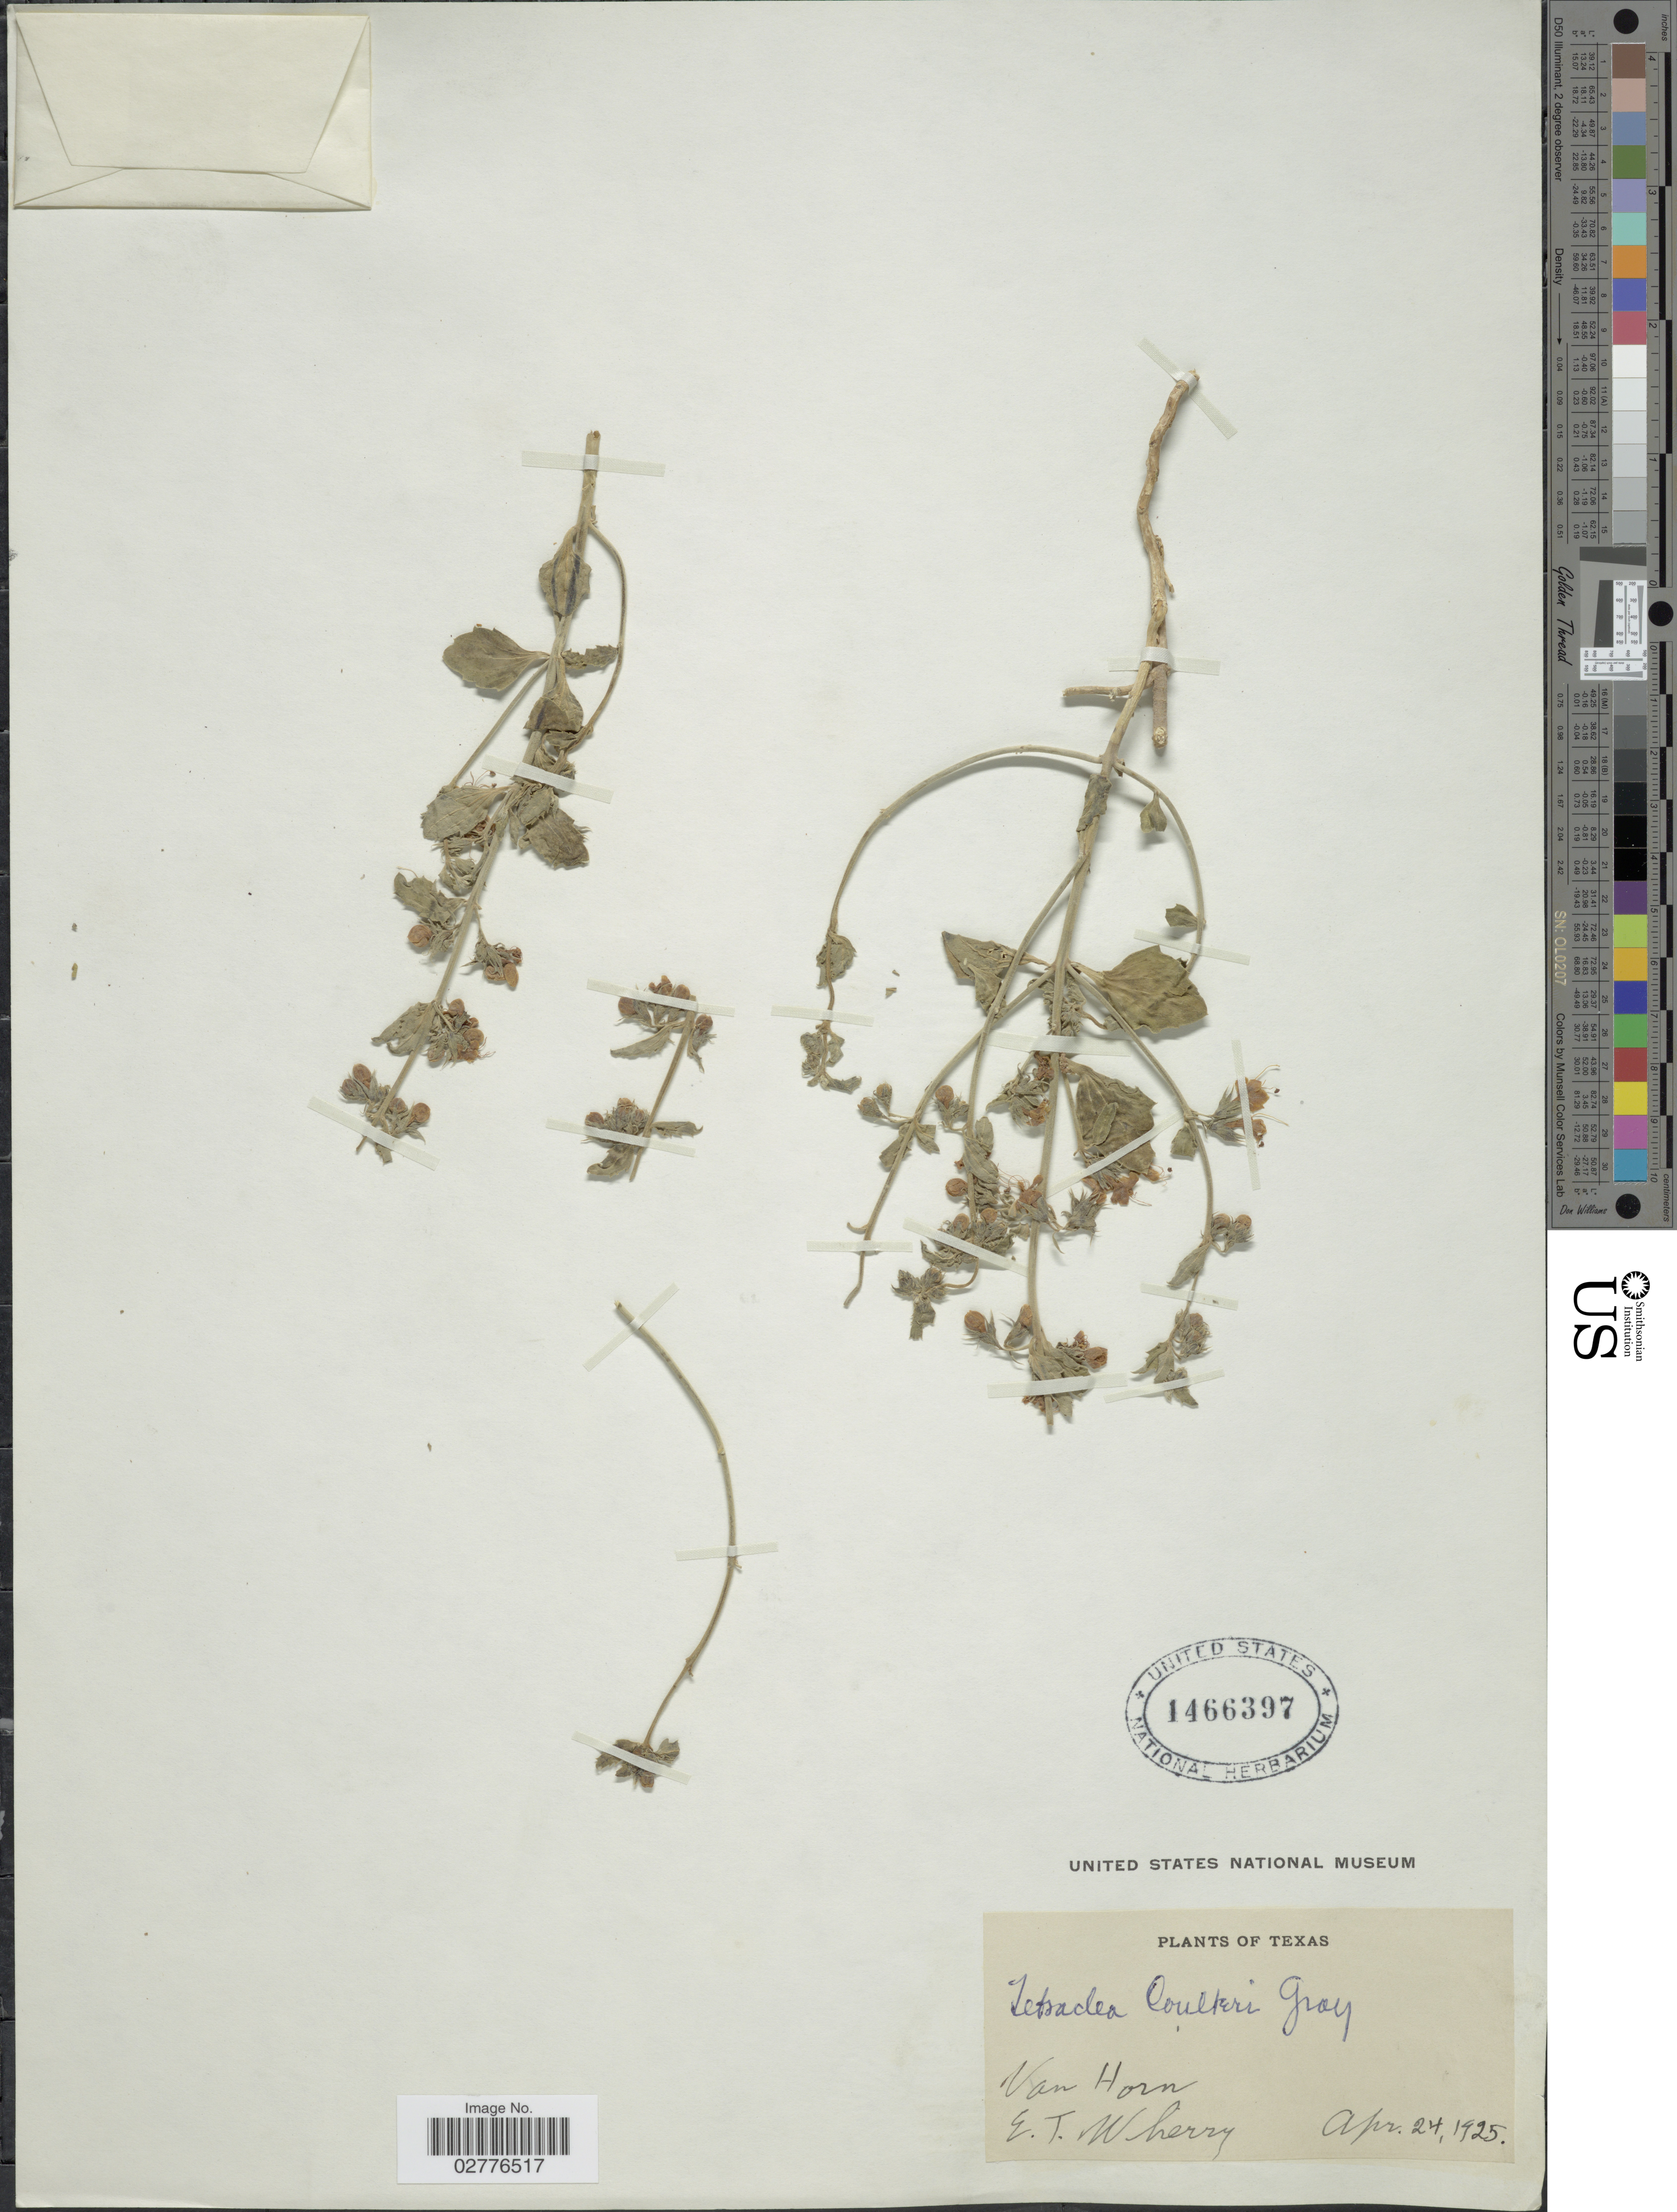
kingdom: Plantae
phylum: Tracheophyta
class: Magnoliopsida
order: Lamiales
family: Lamiaceae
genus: Tetraclea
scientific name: Tetraclea coulteri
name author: A. Gray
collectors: E. T. Wherry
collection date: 1925-04-24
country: United States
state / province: Texas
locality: Van Horn.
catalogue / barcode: US 1466397